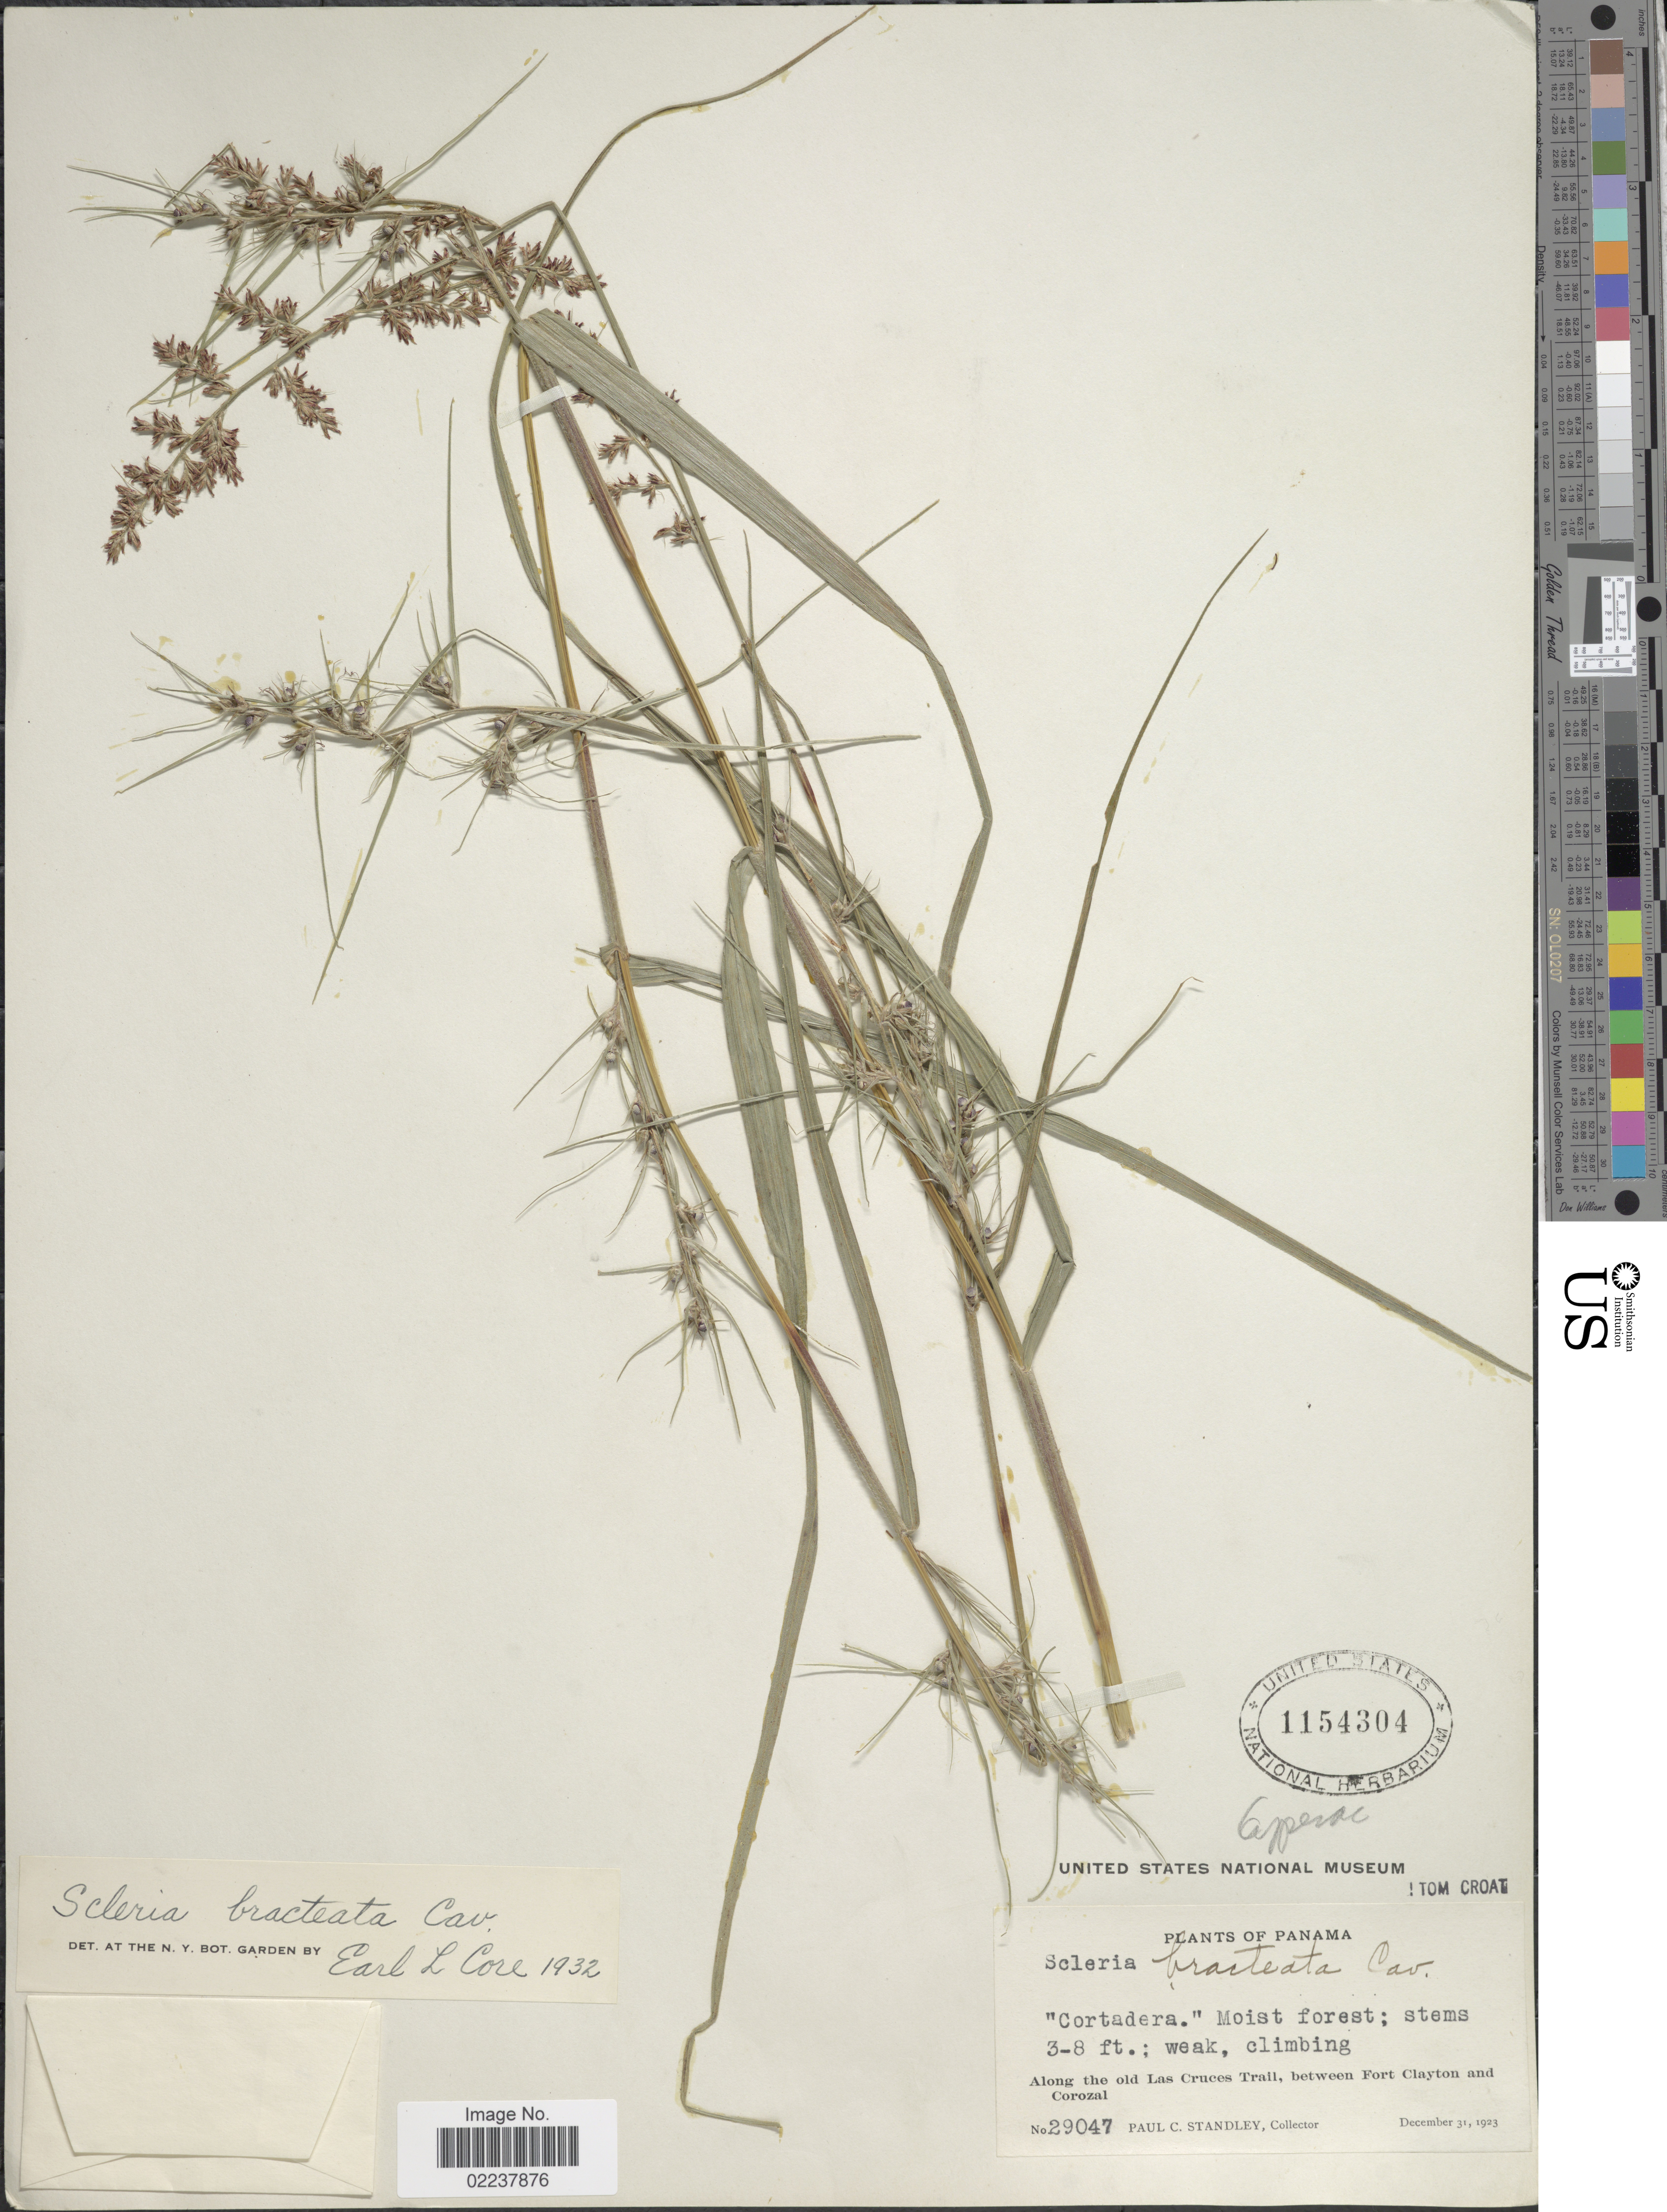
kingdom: Plantae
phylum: Tracheophyta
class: Liliopsida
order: Poales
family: Cyperaceae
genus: Scleria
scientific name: Scleria bracteata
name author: Cav.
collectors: P. C. Standley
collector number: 29047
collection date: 1923-12-31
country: Panama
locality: Along the old Las Cruces Trail, between Fort Clayton and Corozal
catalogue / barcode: US 1154304